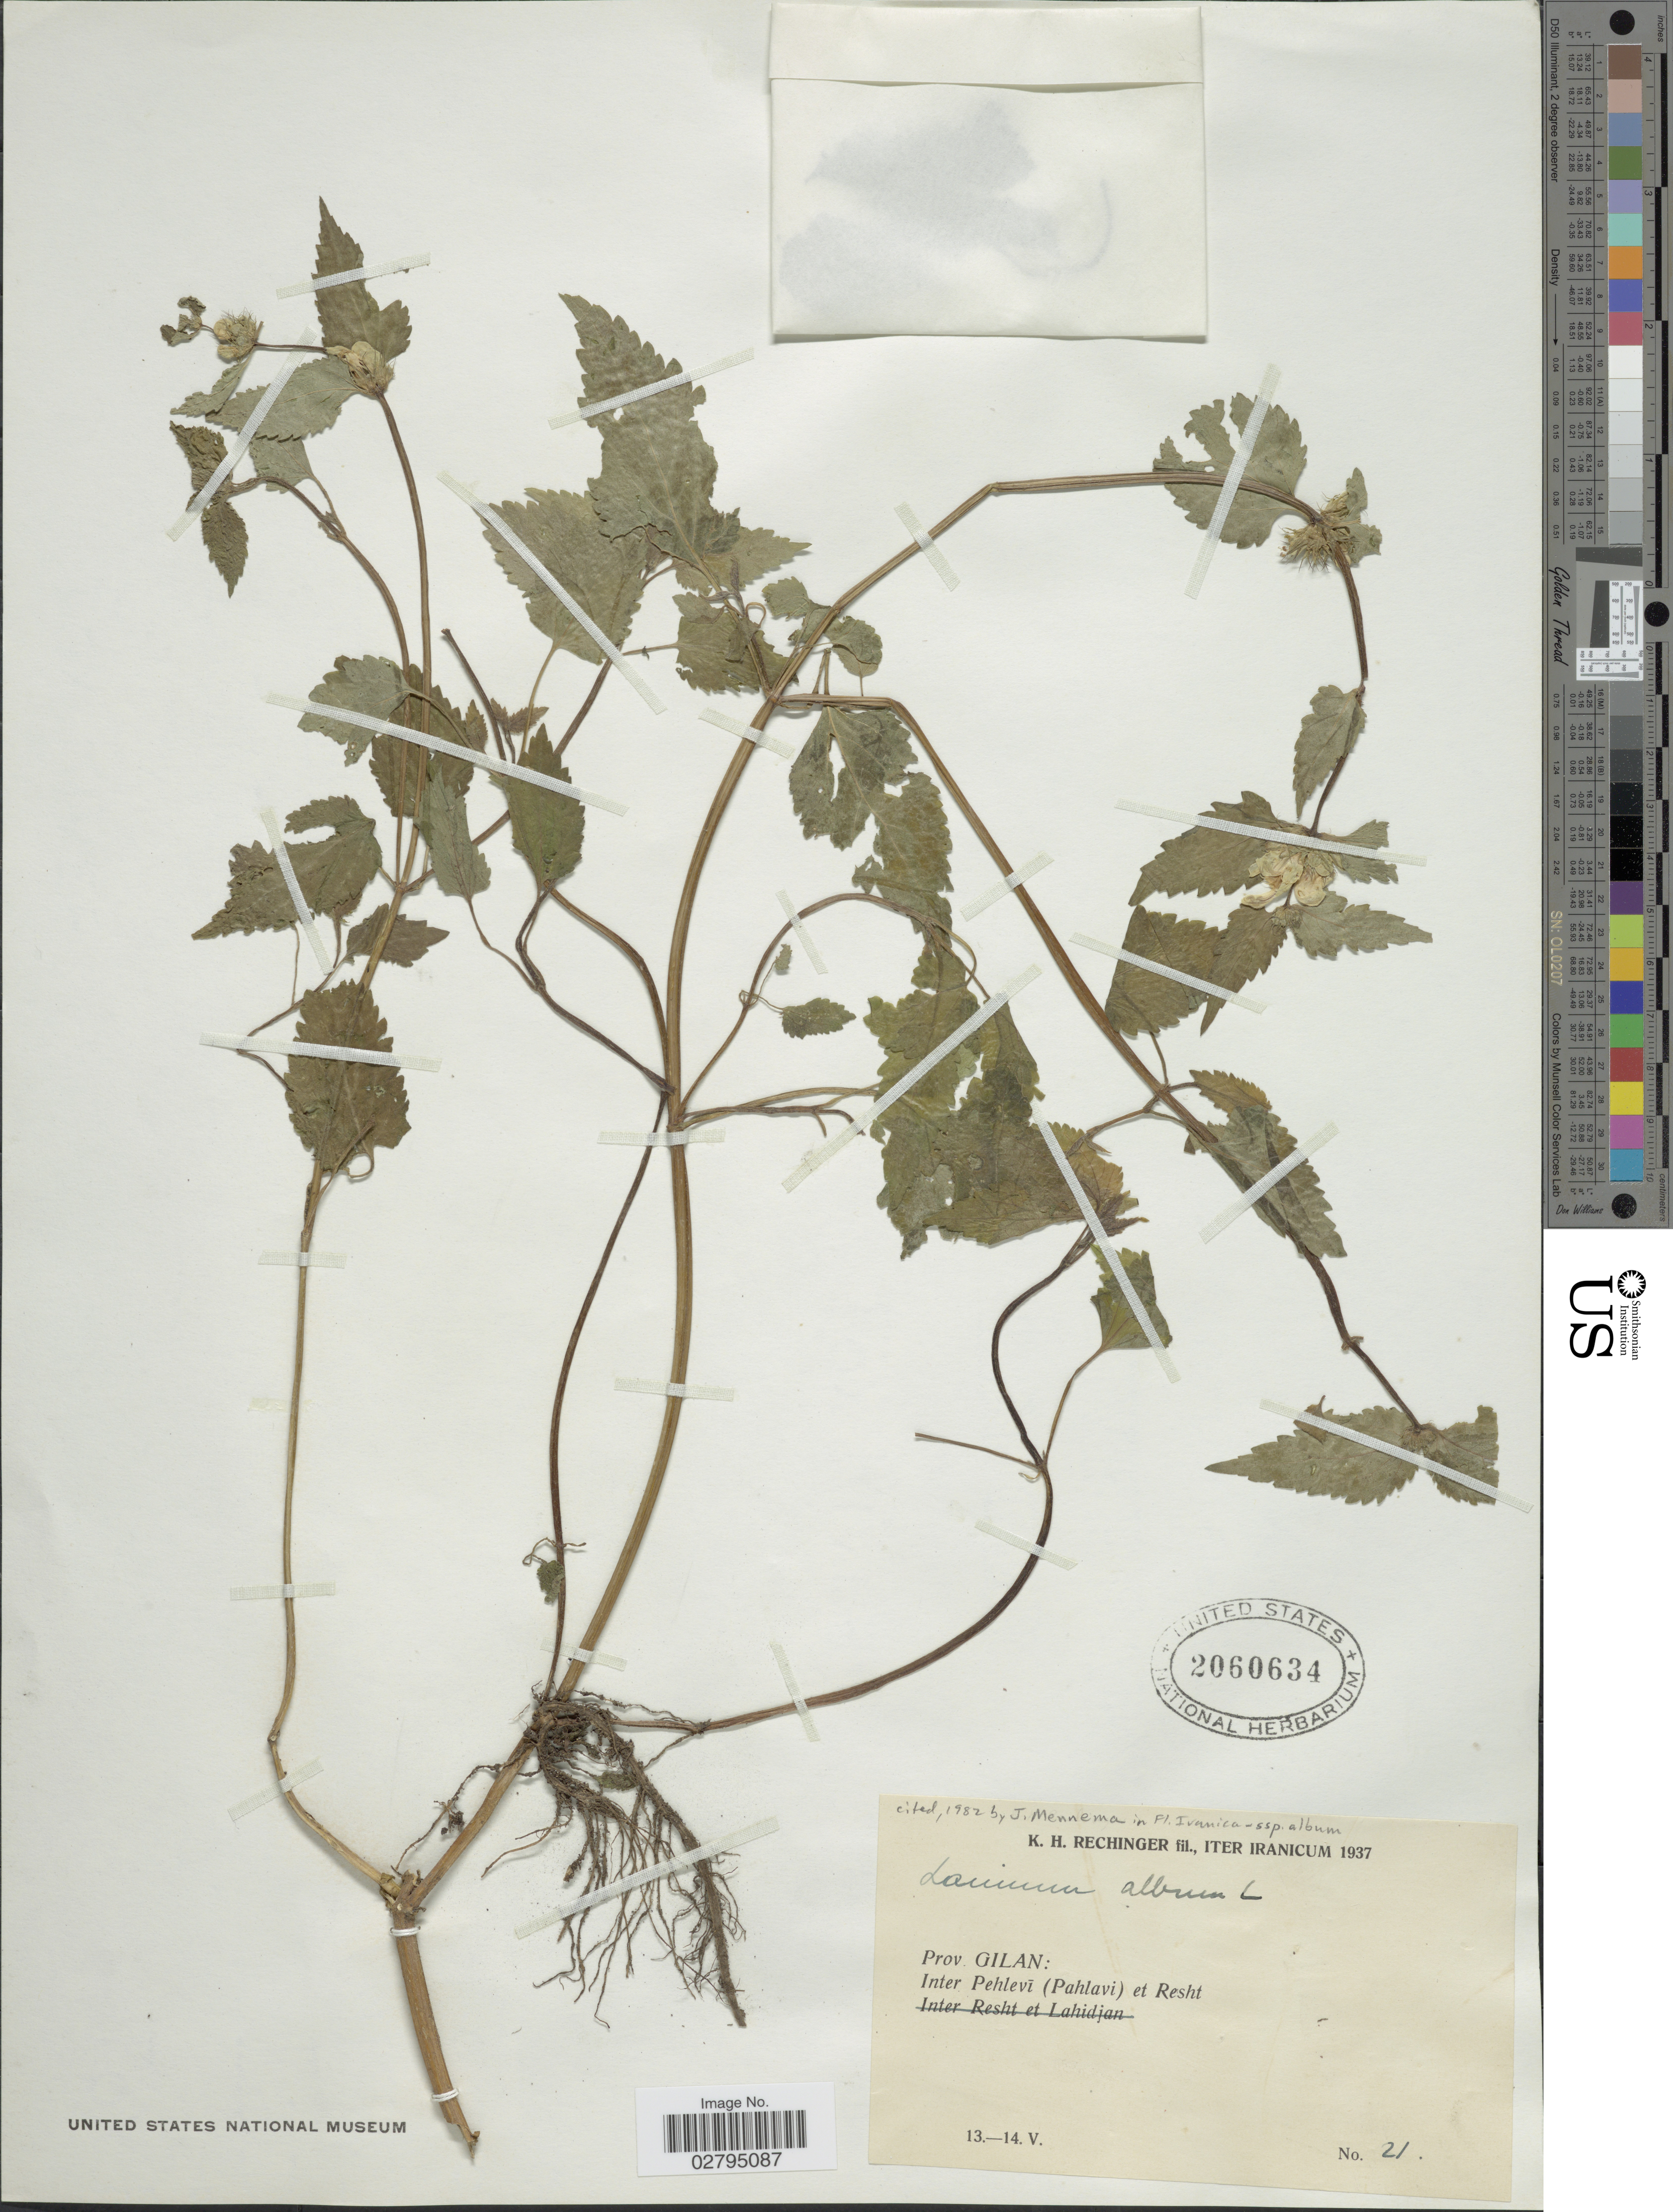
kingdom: Plantae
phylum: Tracheophyta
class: Magnoliopsida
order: Lamiales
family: Lamiaceae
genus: Lamium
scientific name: Lamium album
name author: L.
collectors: K. H. Rechinger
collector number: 21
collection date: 1937-05-13/1937-05-14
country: Iran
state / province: Gilan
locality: Inter Pehleví (Pahlavi) et Resht.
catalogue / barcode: US 2060634